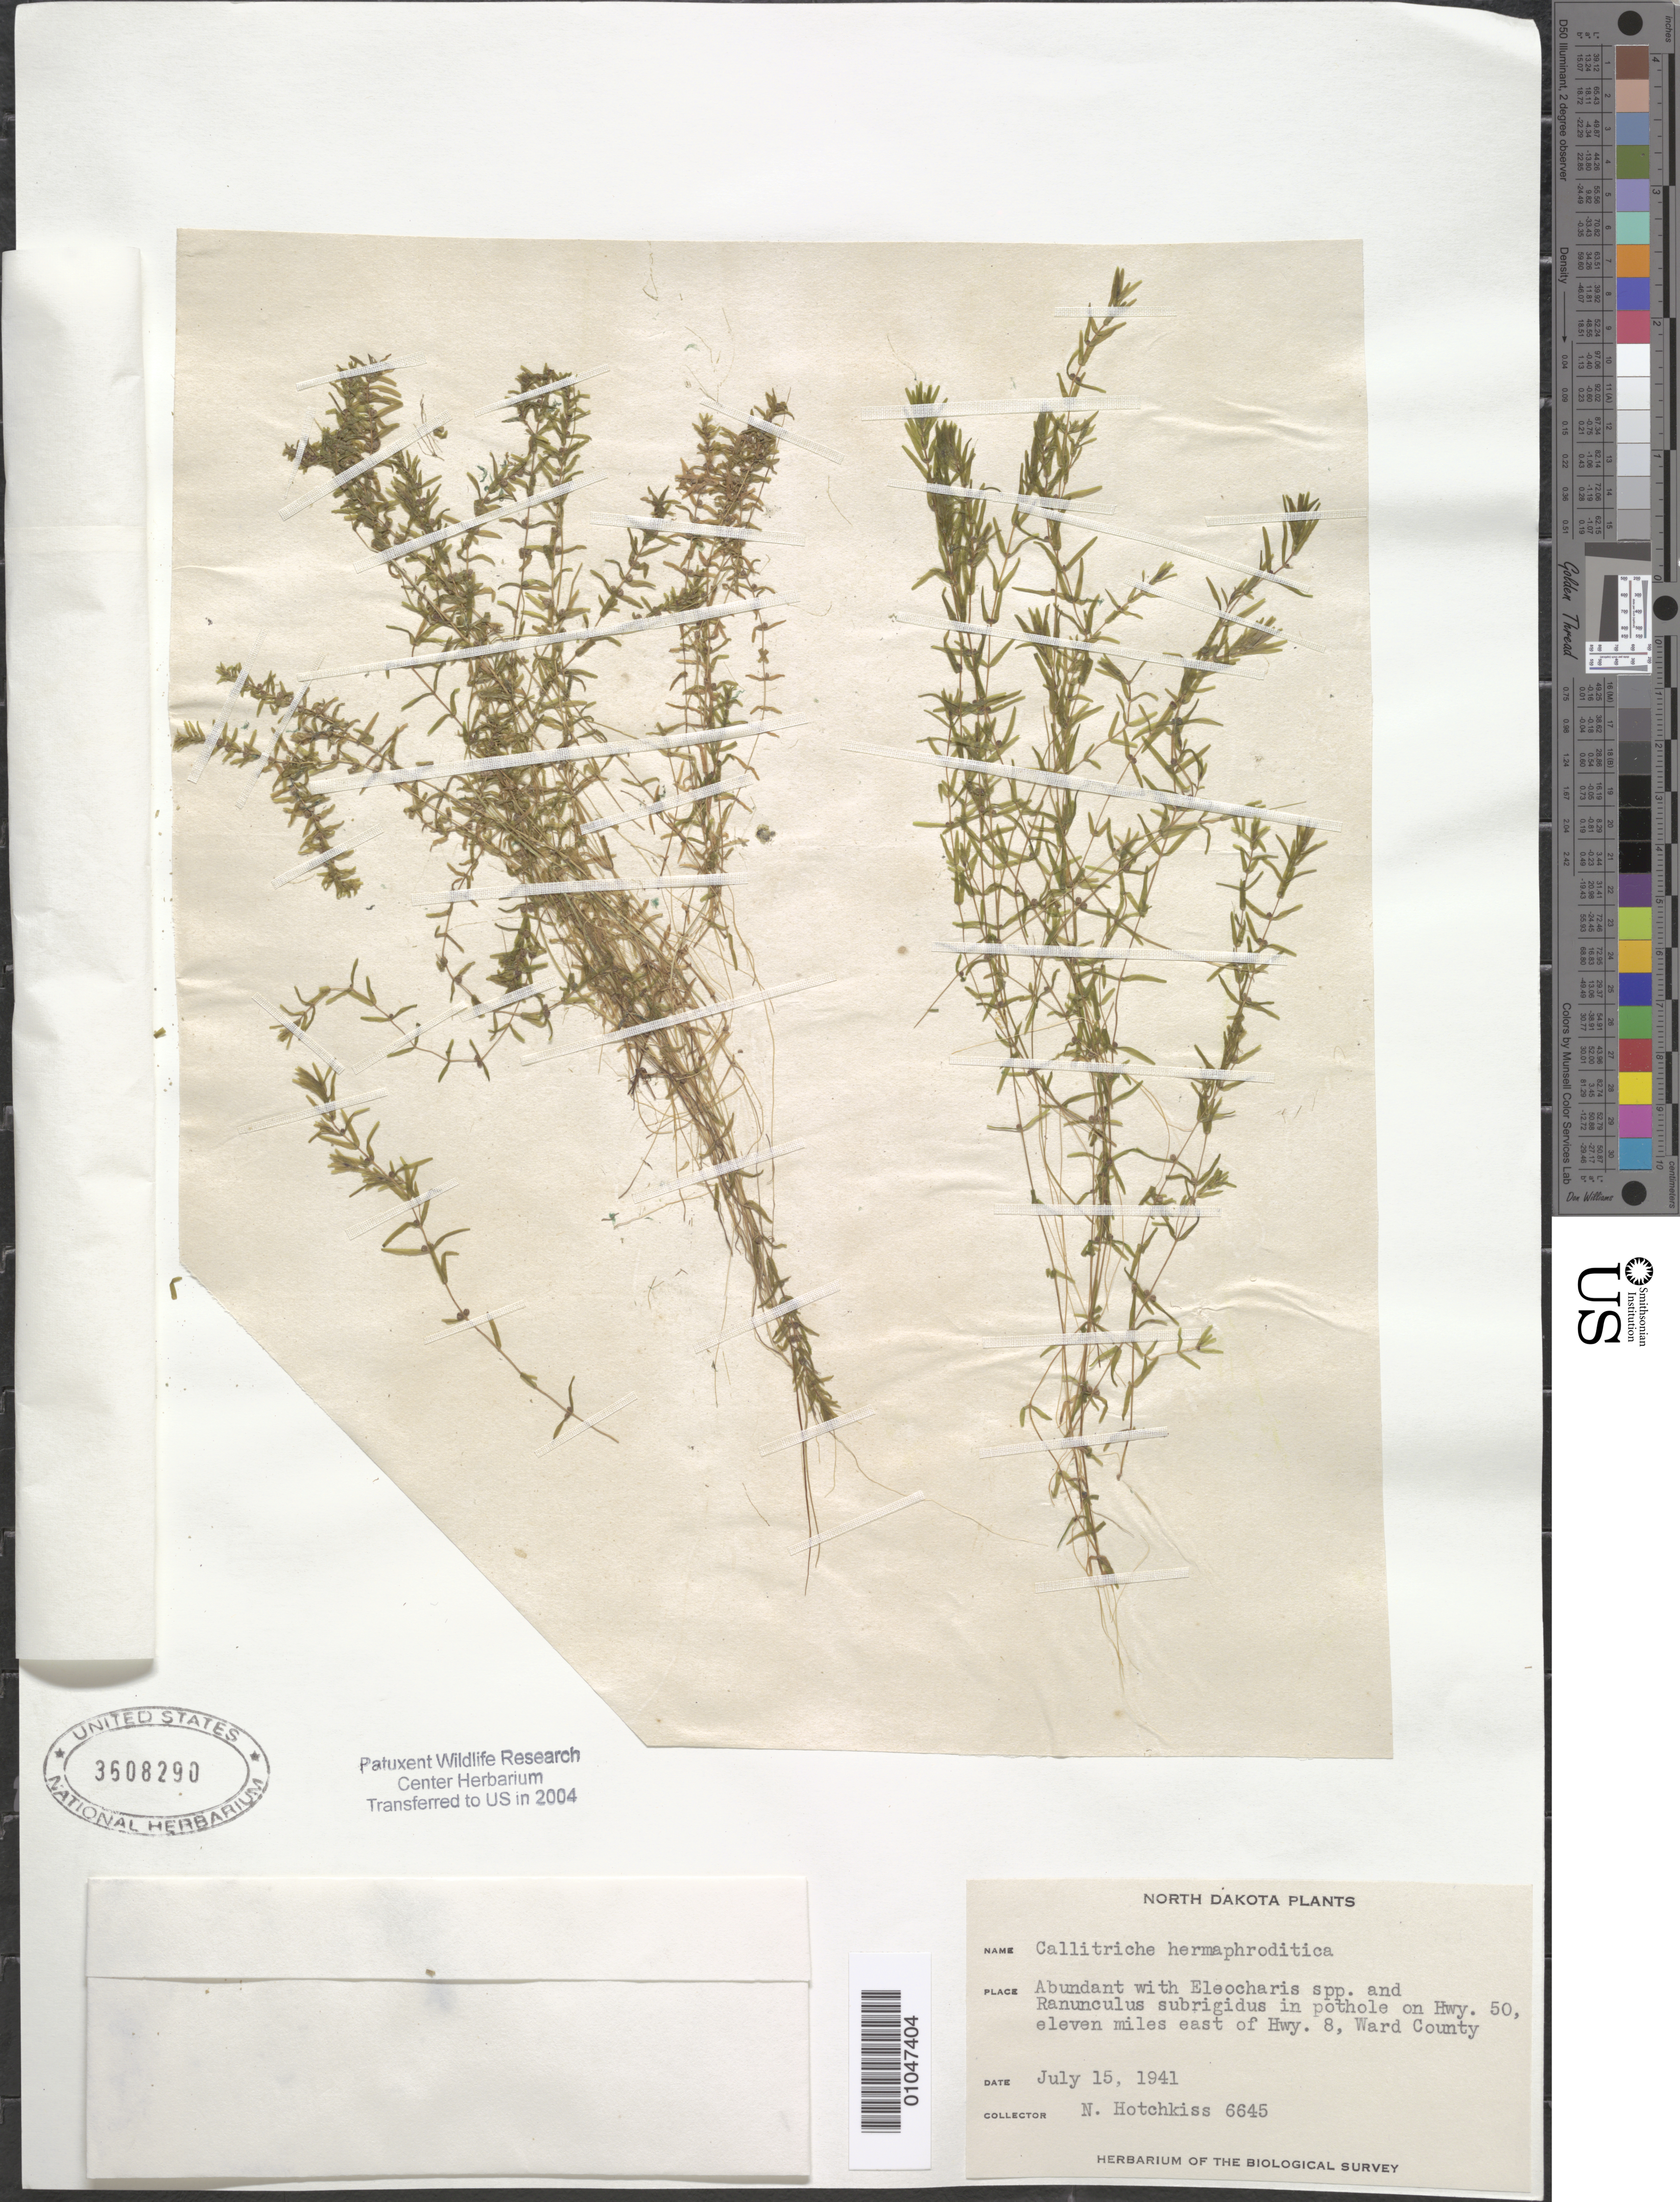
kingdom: Plantae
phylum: Tracheophyta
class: Magnoliopsida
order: Lamiales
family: Plantaginaceae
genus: Callitriche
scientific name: Callitriche hermaphroditica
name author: L.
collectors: N. Hotchkiss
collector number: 6645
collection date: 1941-07-15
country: United States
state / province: North Dakota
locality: In pothole on Hwy. 50, eleven miles east of Hwy. 8, Ward County.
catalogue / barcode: US 3608290